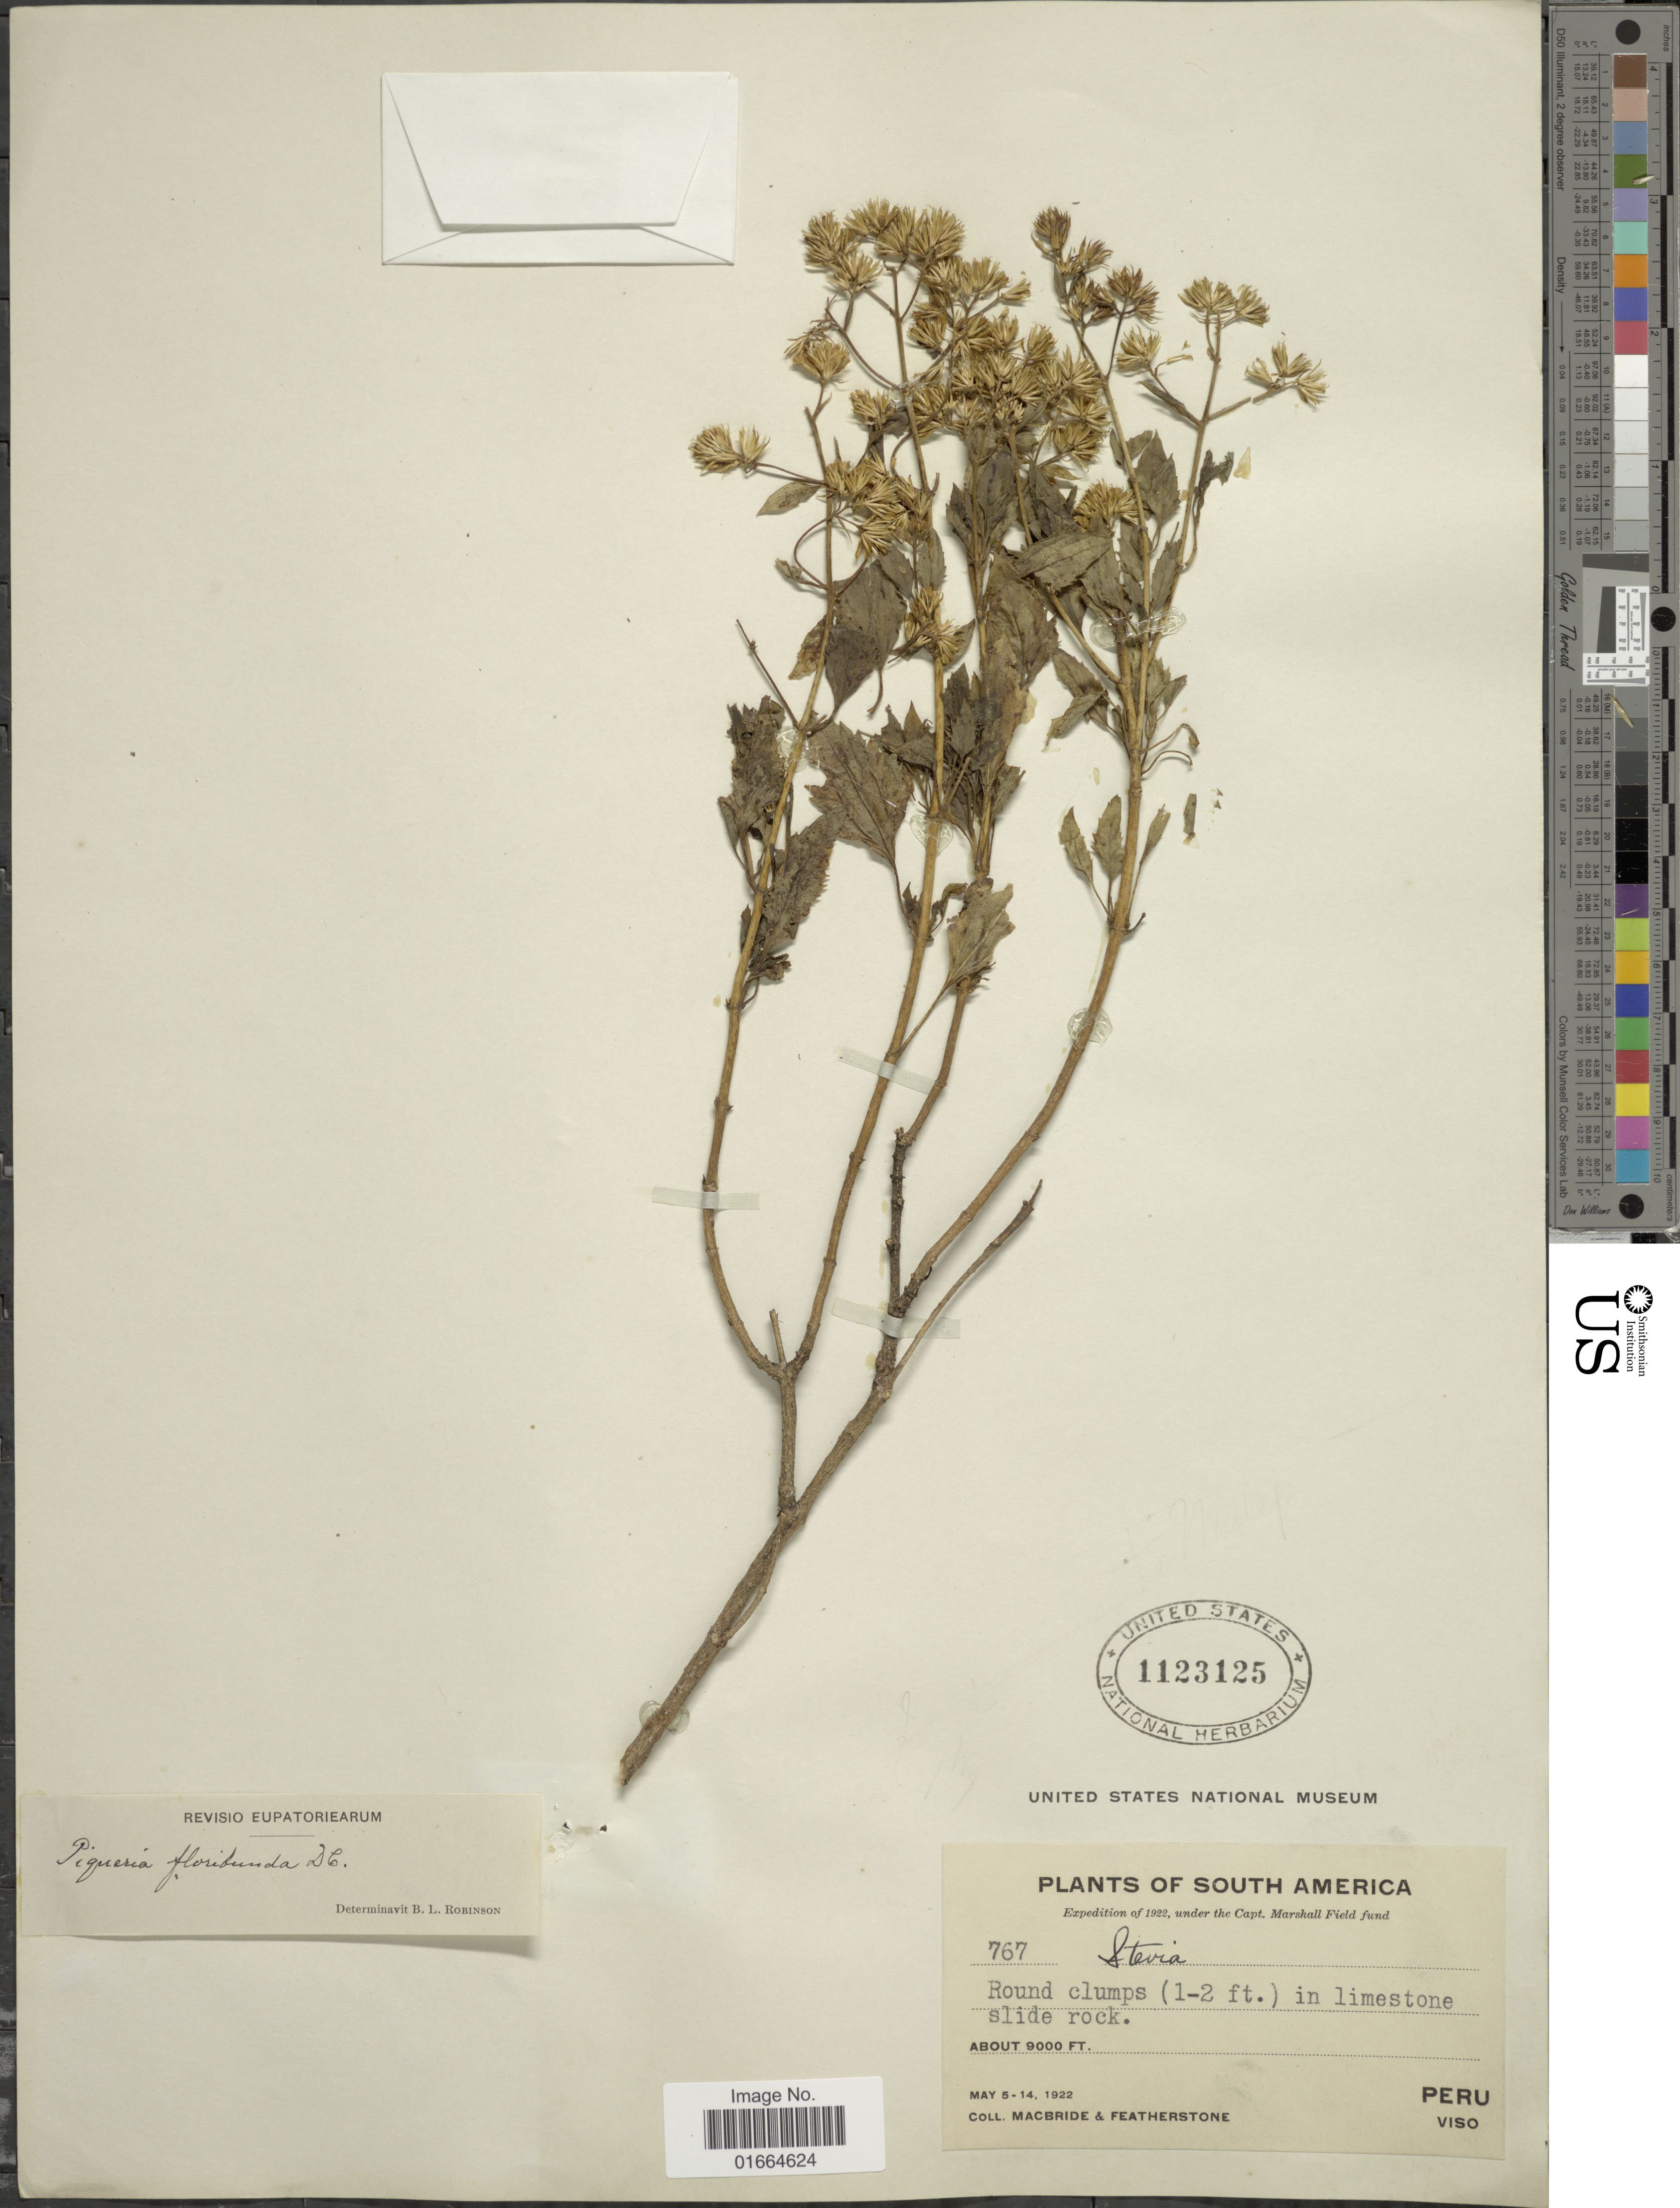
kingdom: Plantae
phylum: Tracheophyta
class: Magnoliopsida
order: Asterales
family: Asteraceae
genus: Ophryosporus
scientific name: Ophryosporus floribundus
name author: (DC.) R.M. King & H. Rob.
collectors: Macbride, -- & -. Featherstone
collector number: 767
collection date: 1922-05-05/1922-05-14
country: Peru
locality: Viso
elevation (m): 2743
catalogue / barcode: US 1123125